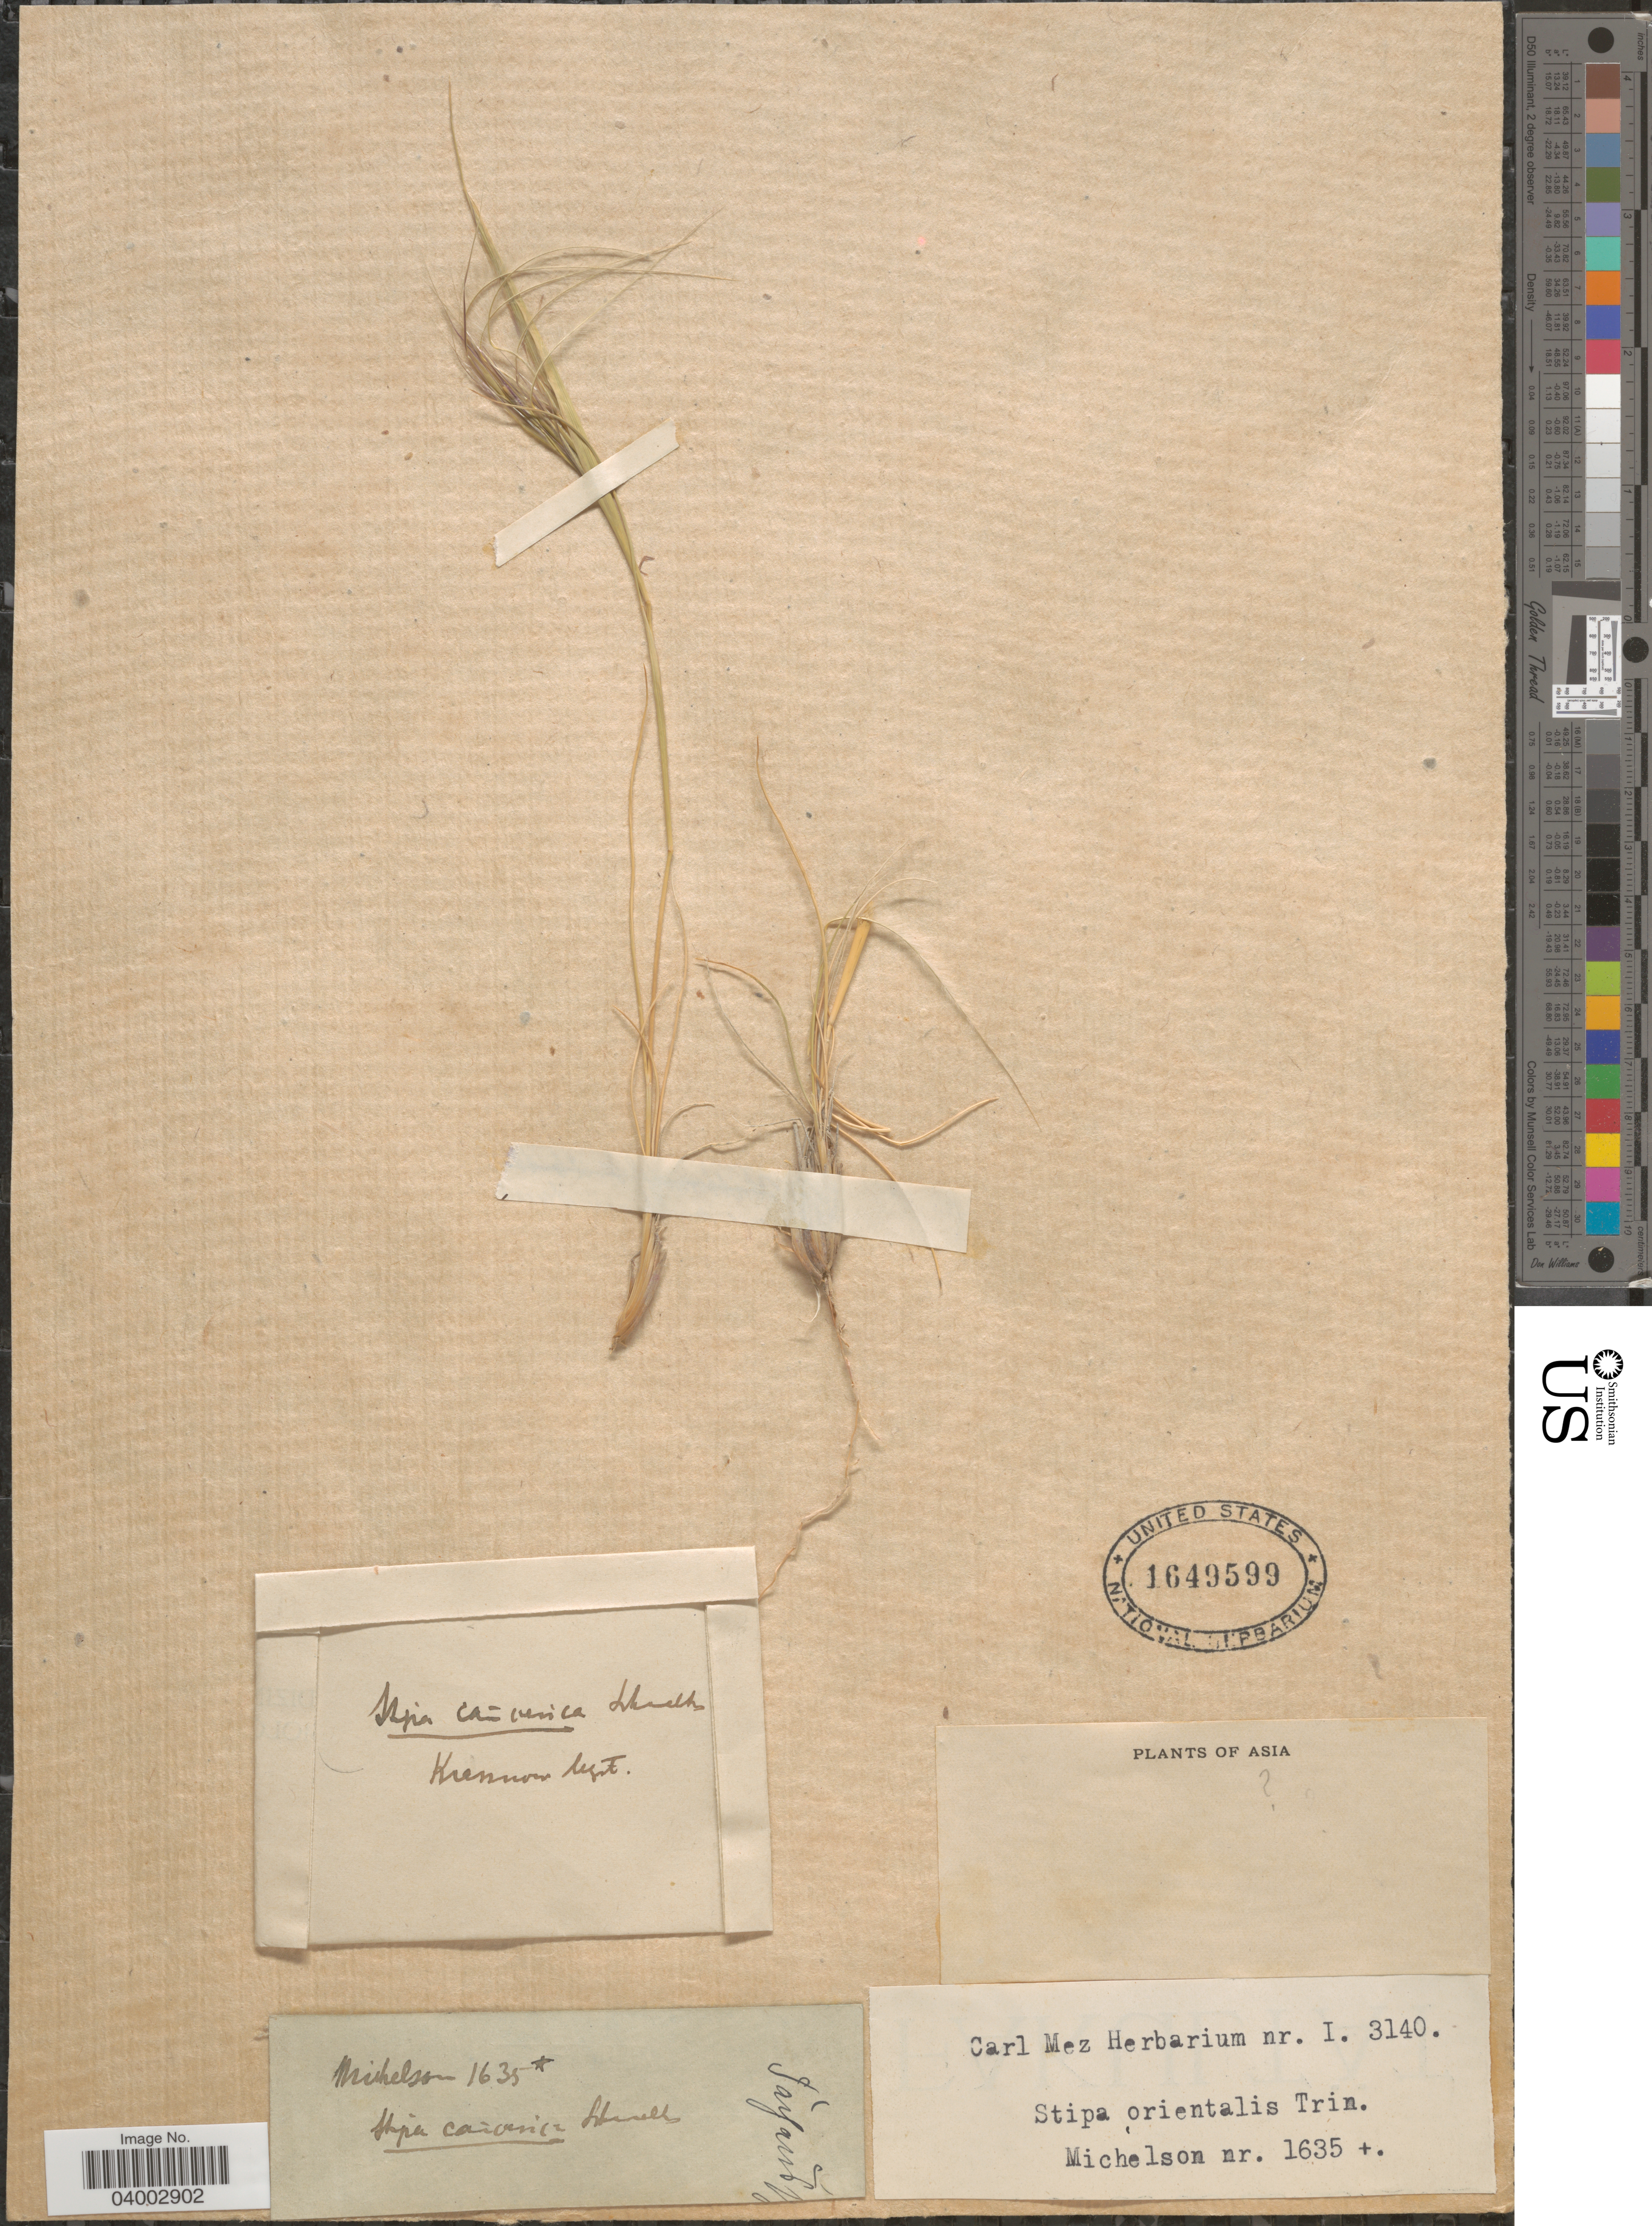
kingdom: Plantae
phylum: Tracheophyta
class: Liliopsida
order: Poales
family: Poaceae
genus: Stipa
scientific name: Stipa orientalis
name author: Trin.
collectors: -. Michelson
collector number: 1635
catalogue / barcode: US 1649599